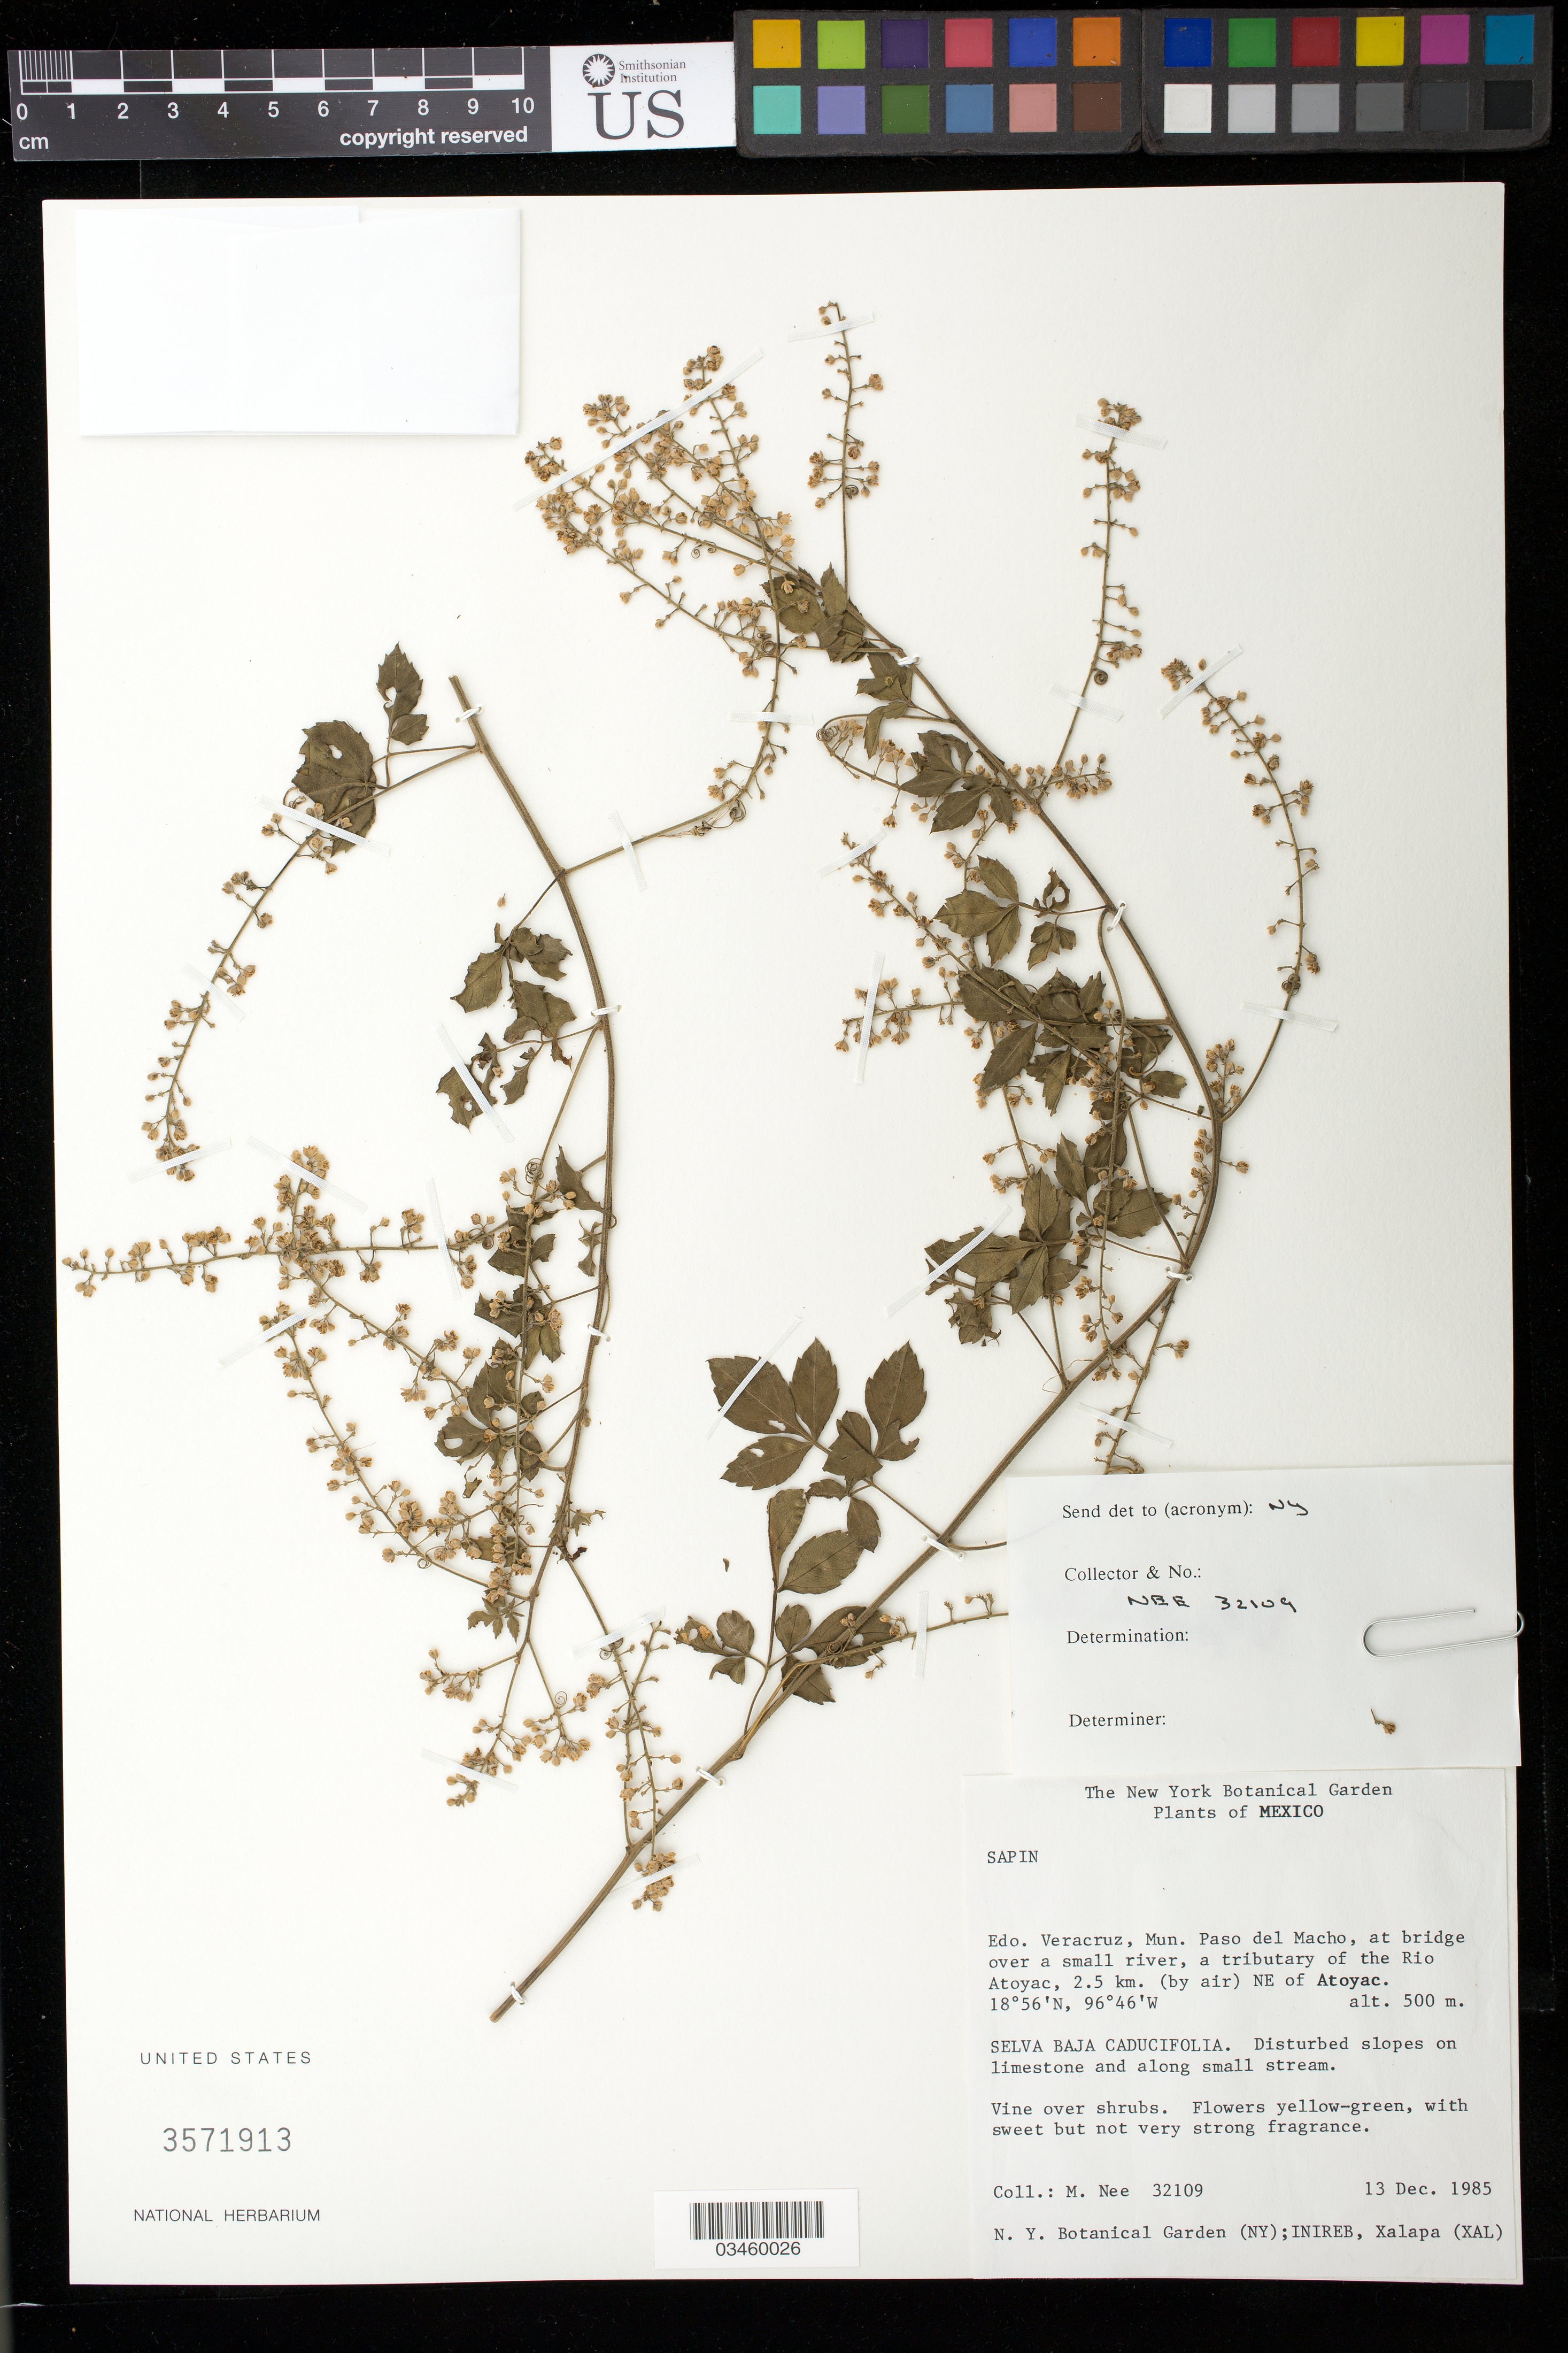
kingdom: Plantae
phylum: Tracheophyta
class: Magnoliopsida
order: Sapindales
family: Sapindaceae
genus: Serjania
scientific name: Serjania racemosa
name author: Schumach.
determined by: Acevedo-Rodriguez, P., (US), Smithsonian Institution - National Museum of Natural History (UNITED STATES)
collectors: T. C. Andres, M. Nee & J. J. Wyland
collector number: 32109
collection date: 1985-12-13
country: Mexico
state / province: Veracruz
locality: Mun. Atoyac, Atoyac.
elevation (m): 500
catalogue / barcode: US 3571913